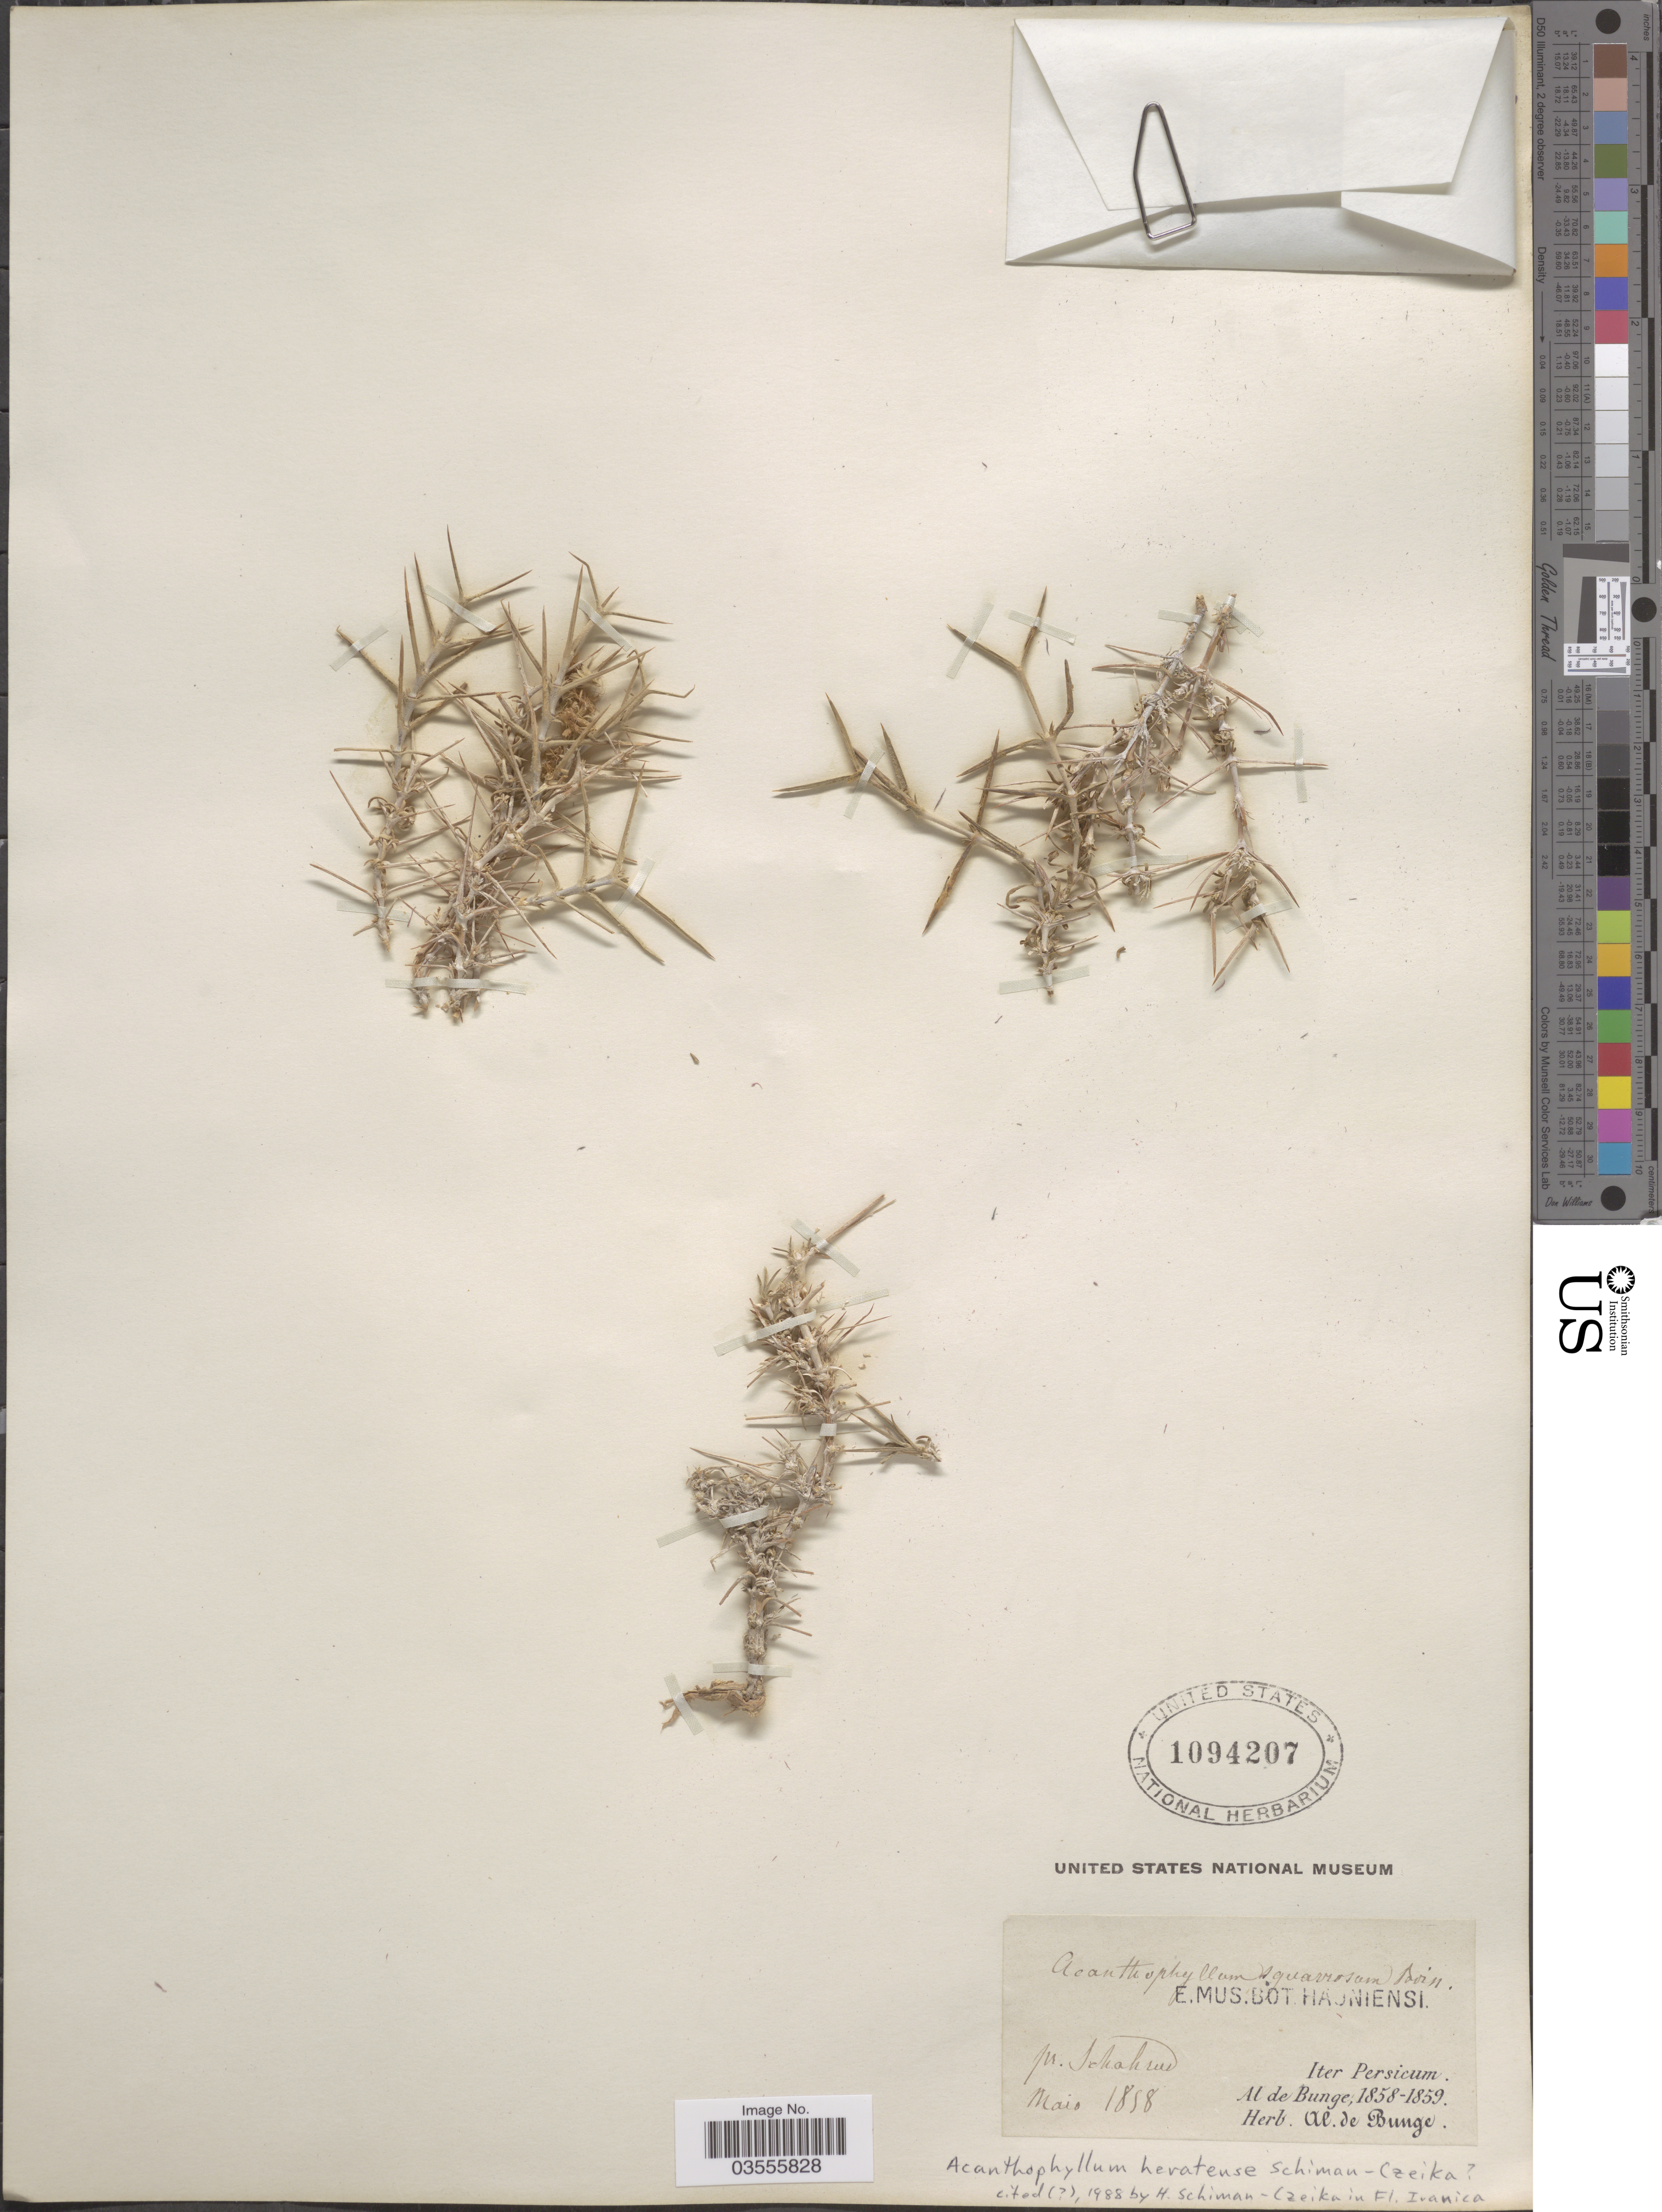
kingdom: Plantae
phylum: Tracheophyta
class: Magnoliopsida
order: Caryophyllales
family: Caryophyllaceae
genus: Acanthophyllum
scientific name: Acanthophyllum heratense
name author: Schiman-Czeika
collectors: A. de Bunge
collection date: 1858-05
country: Iran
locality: Pr. Schahrud. Iter Persicum.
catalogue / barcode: US 1094207